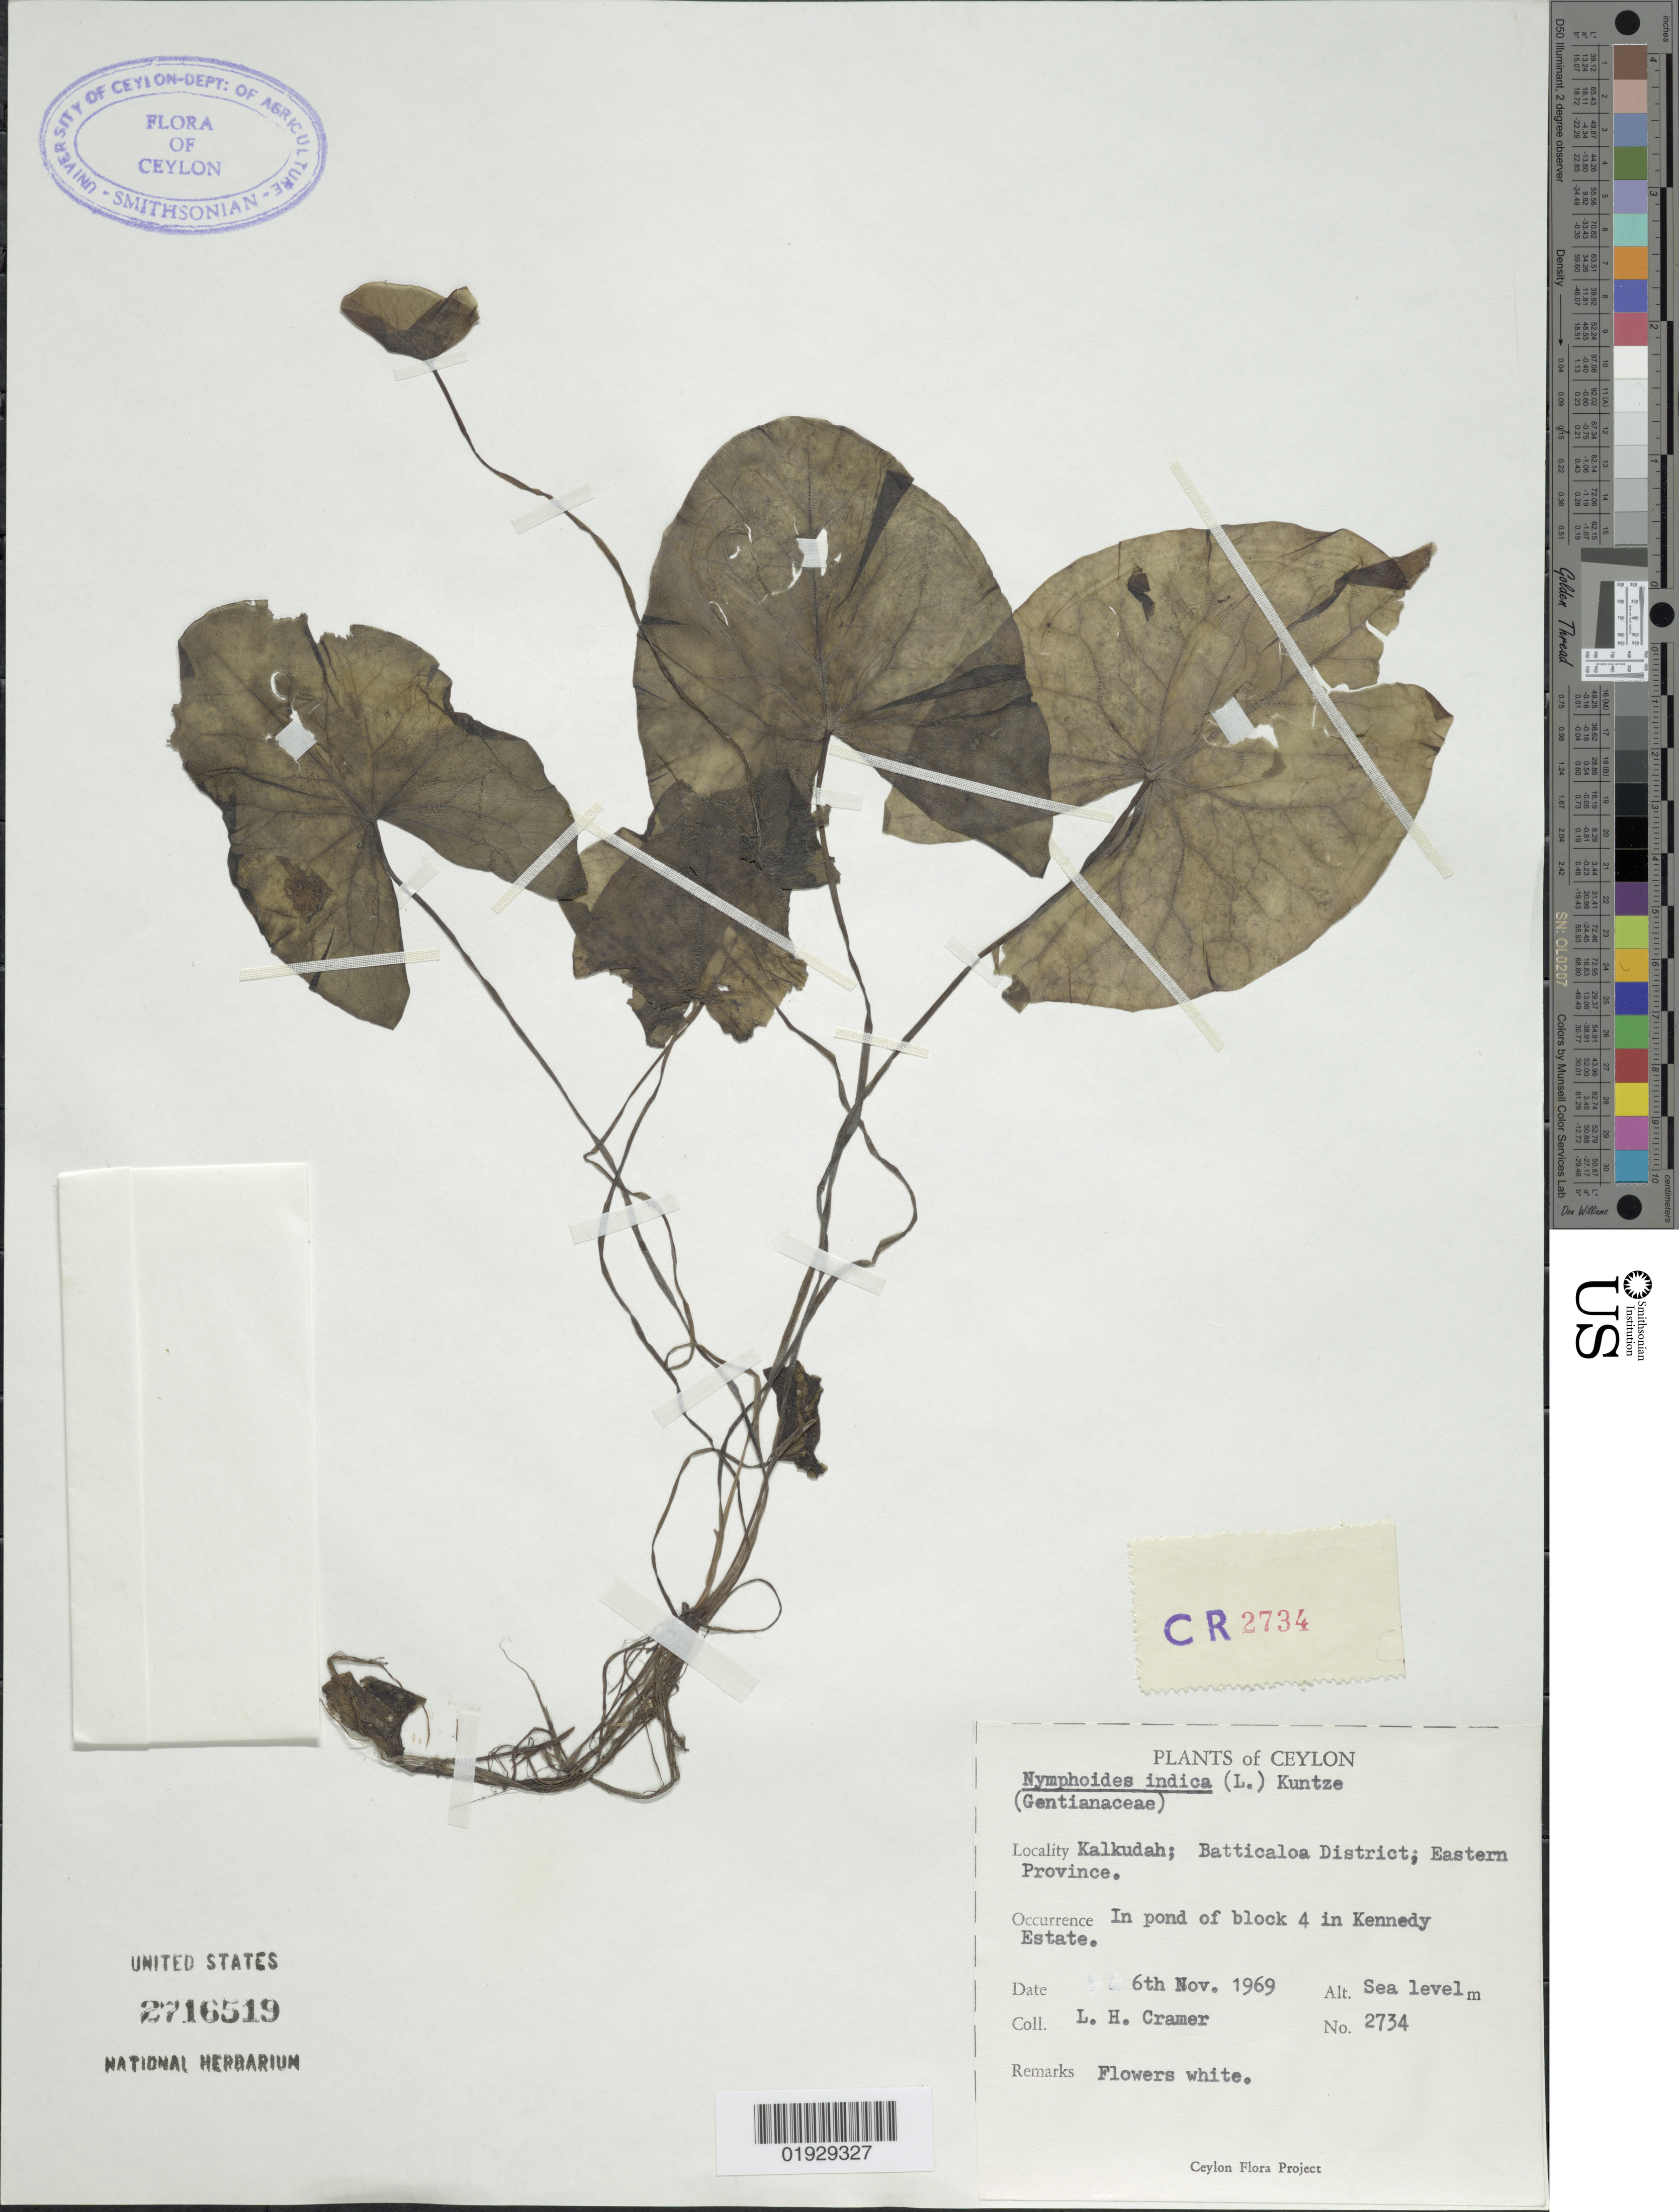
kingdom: Plantae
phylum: Tracheophyta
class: Magnoliopsida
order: Asterales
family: Menyanthaceae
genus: Nymphoides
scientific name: Nymphoides indica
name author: (L.) Kuntze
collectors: L. H. Cramer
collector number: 2734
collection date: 1969-11-06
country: Sri Lanka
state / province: Eastern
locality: Ceylon. Kalkudah; Batticaloa District; Eastern Province. In pond of block 4 in Kennedy Estate.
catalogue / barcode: US 2716519